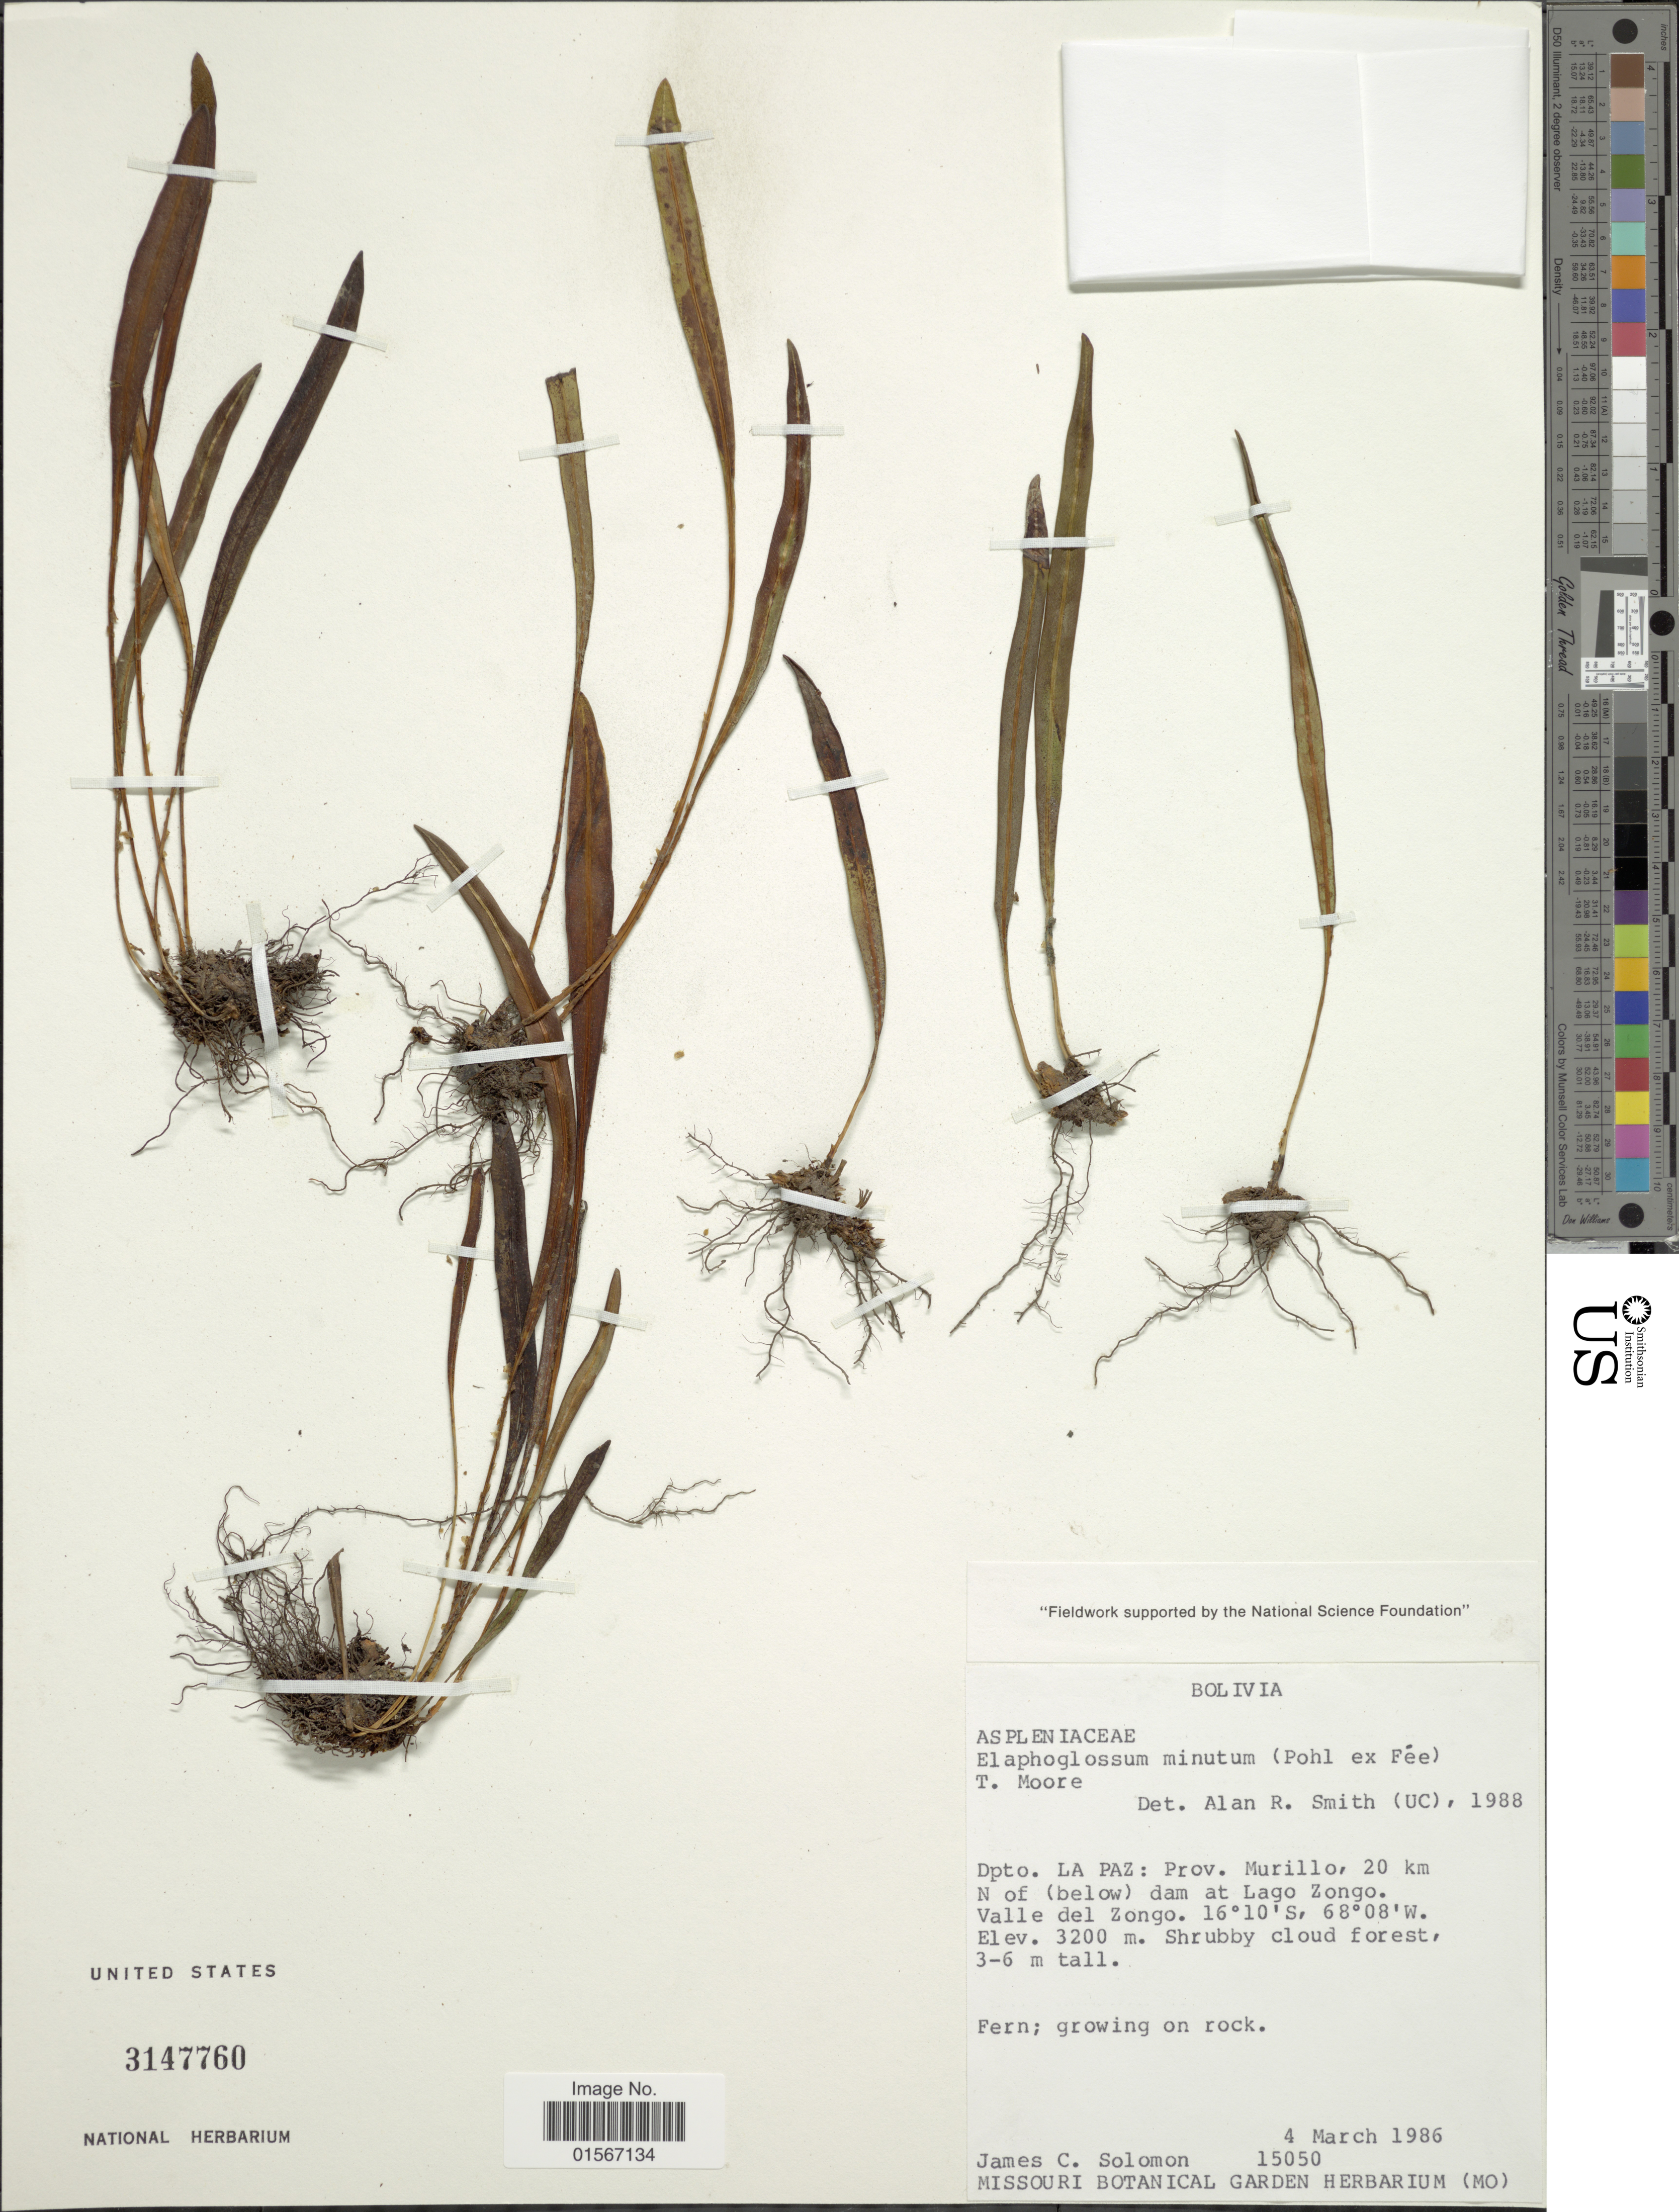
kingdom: Plantae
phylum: Tracheophyta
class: Polypodiopsida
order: Polypodiales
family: Dryopteridaceae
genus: Elaphoglossum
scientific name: Elaphoglossum minutum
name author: (Pohl ex Fée) T. Moore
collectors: J. C. Solomon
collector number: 15050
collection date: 1986-03-04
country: Bolivia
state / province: La Paz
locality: Prov. Murillo, 20 km N of (below) dam at Lago Zongo. Valle del Zongo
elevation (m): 3200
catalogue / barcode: US 3147760